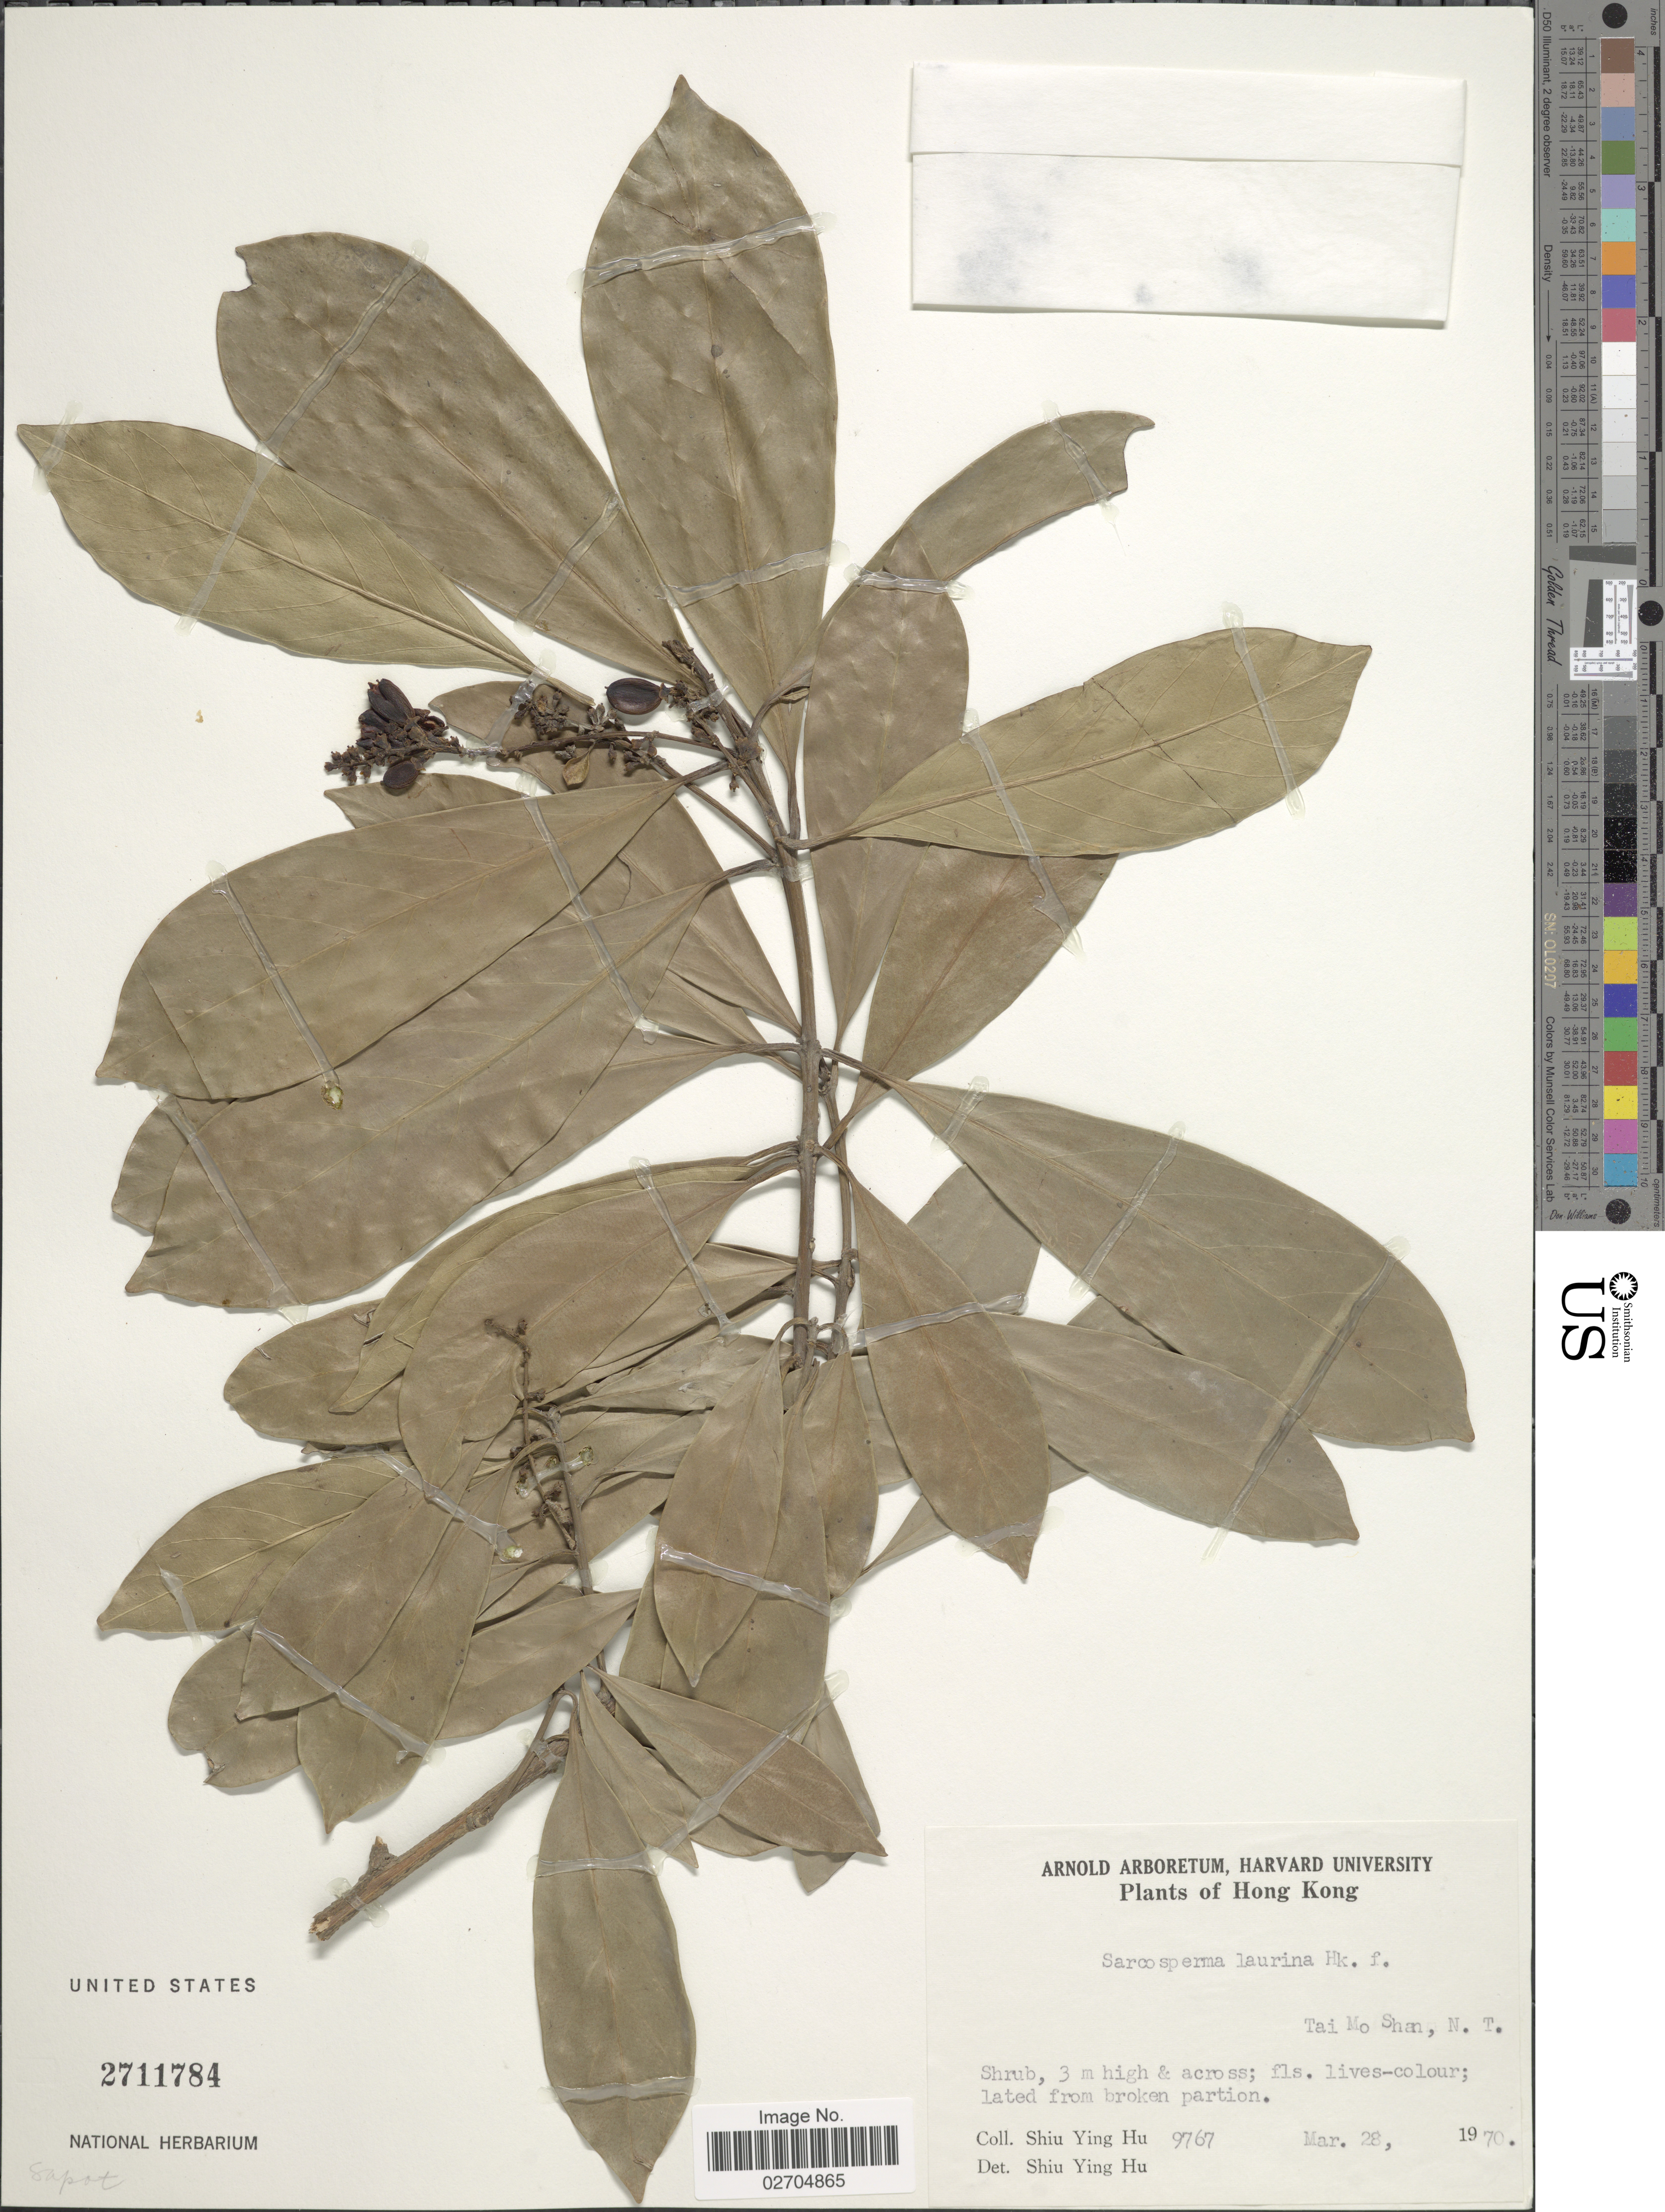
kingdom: Plantae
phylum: Tracheophyta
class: Magnoliopsida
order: Ericales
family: Sapotaceae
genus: Sarcosperma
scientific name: Sarcosperma laurinum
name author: (Benth.) Hook. f.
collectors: S. Y. Hu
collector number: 9767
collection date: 1970-03-28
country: China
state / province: Hong Kong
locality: Ta Mo Shan, N.T.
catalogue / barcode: US 2711784